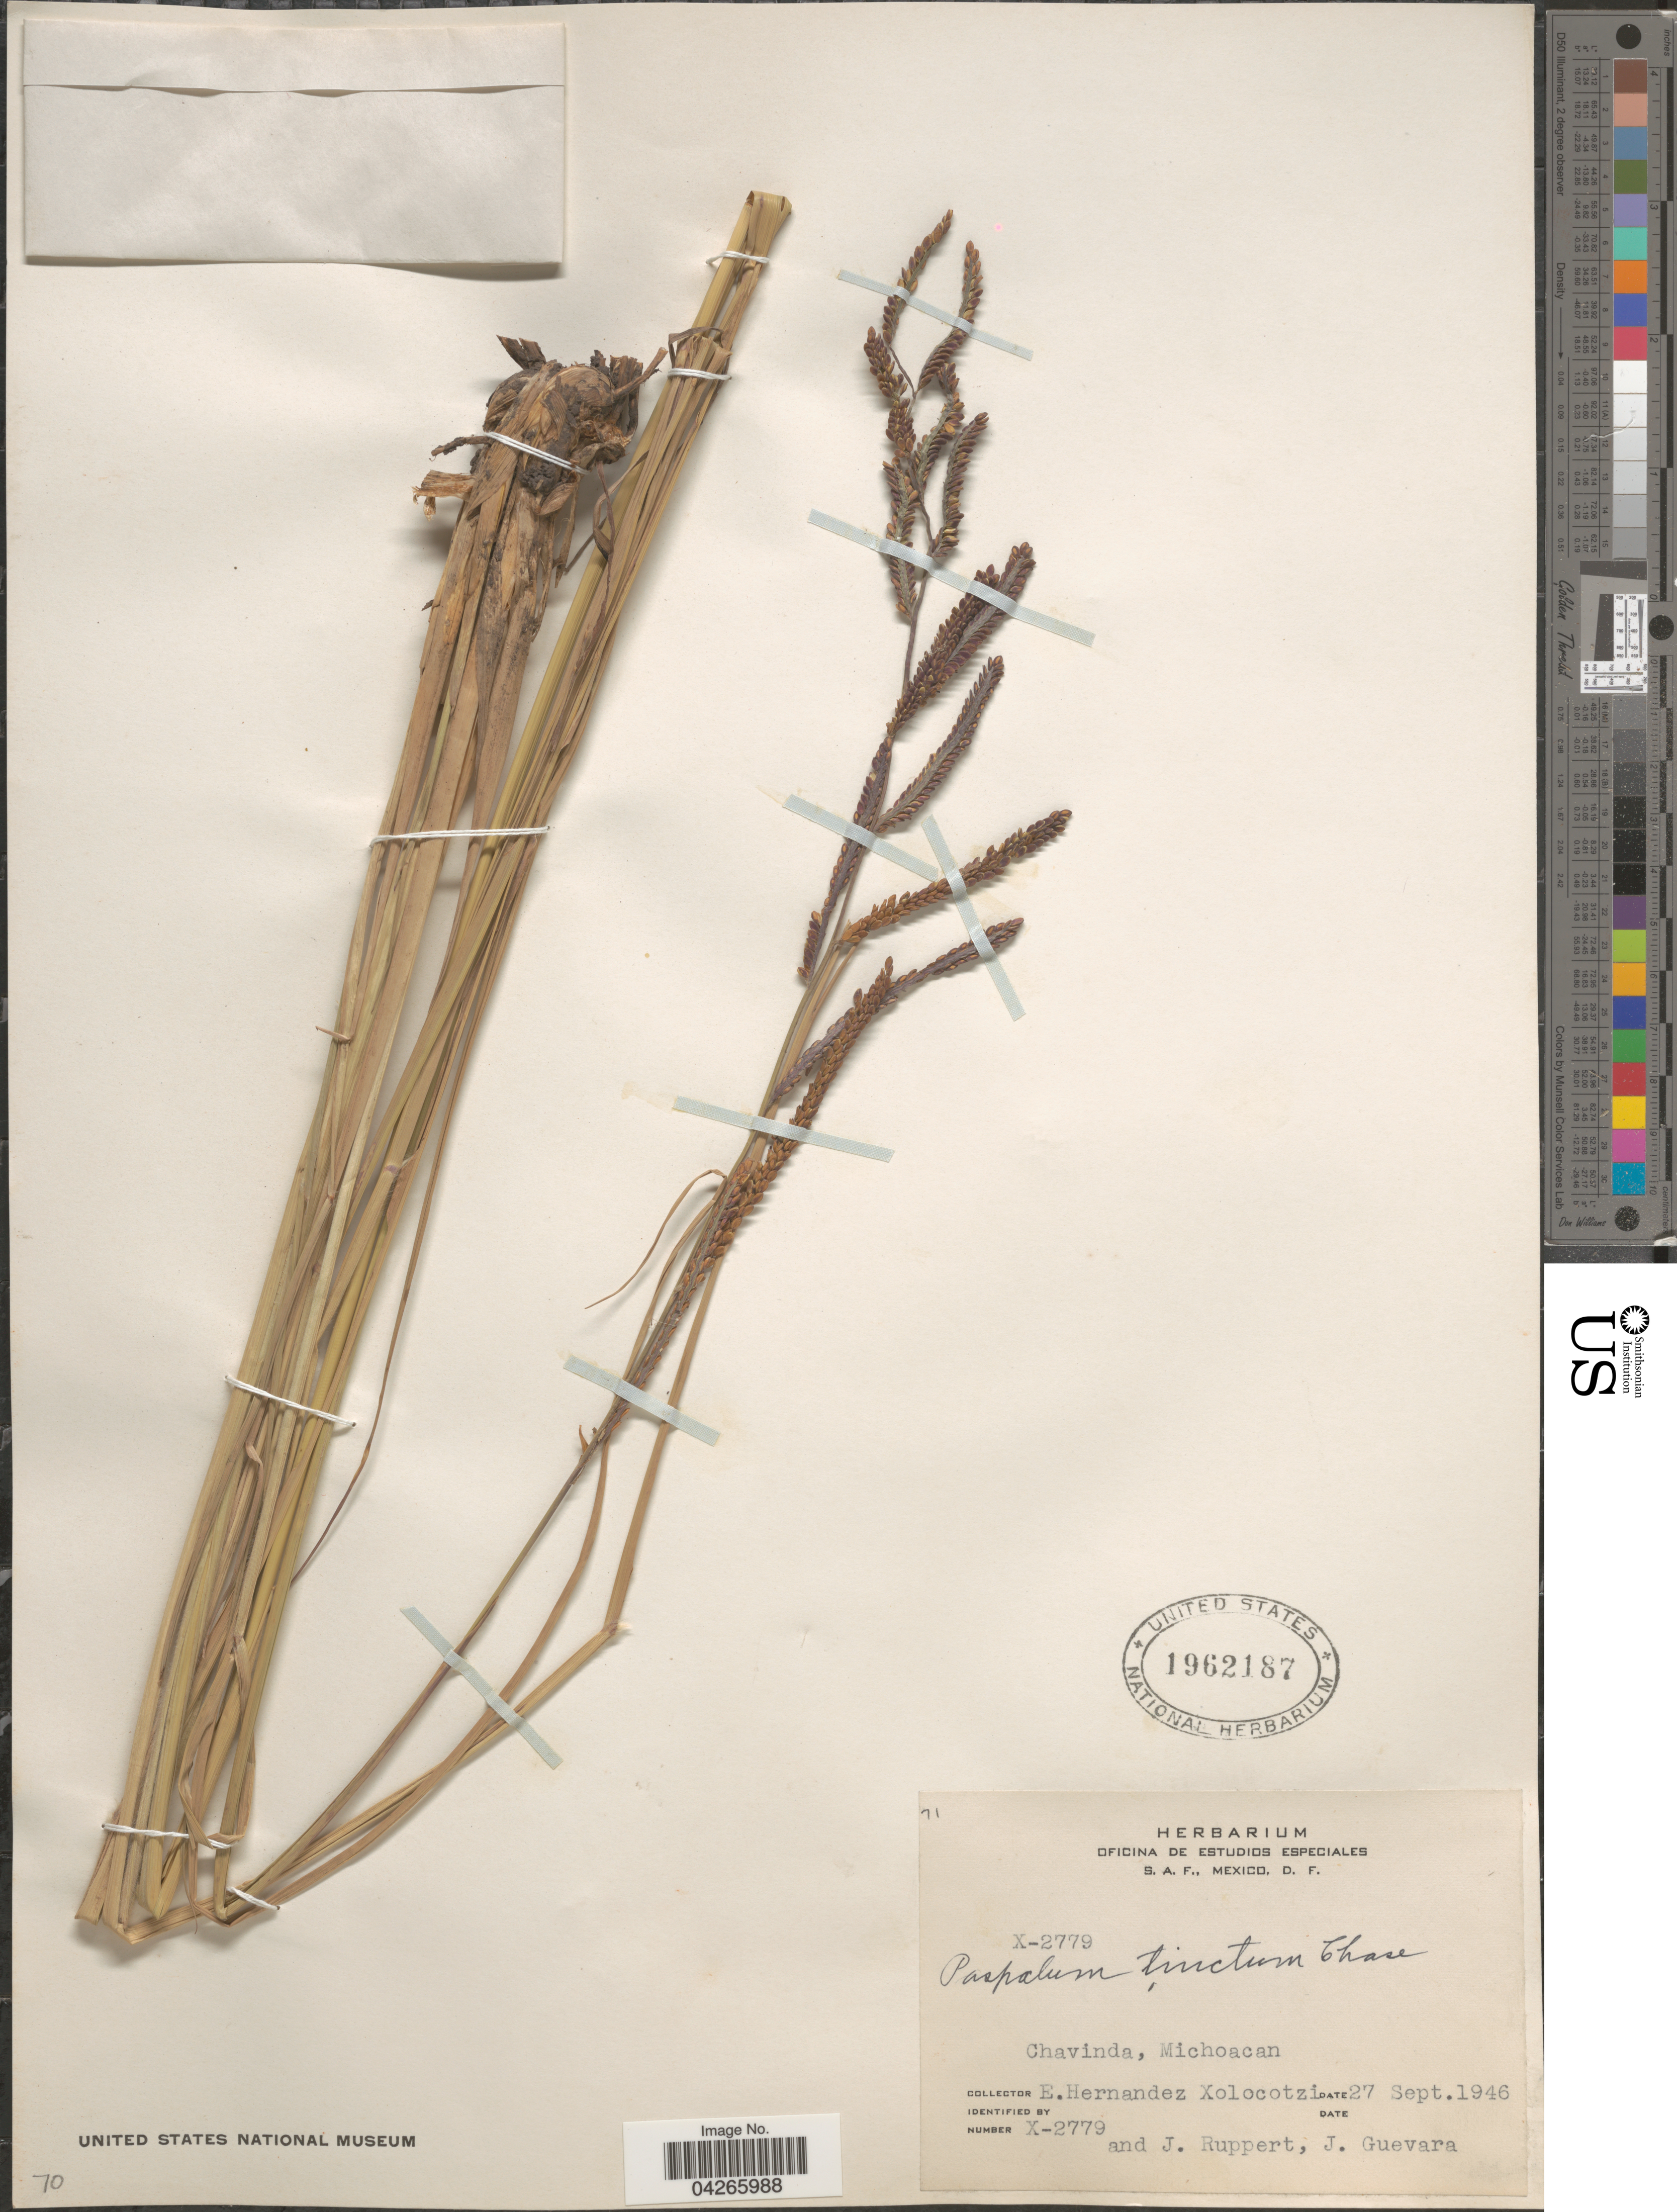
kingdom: Plantae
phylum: Tracheophyta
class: Liliopsida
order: Poales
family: Poaceae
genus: Paspalum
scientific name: Paspalum tinctum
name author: Chase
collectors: E. I. Hernández-X., J. Ruppert & J. Guevara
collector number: X-2779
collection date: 1946-09-27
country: Mexico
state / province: Michoacán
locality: Chavinda.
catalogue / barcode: US 1962187